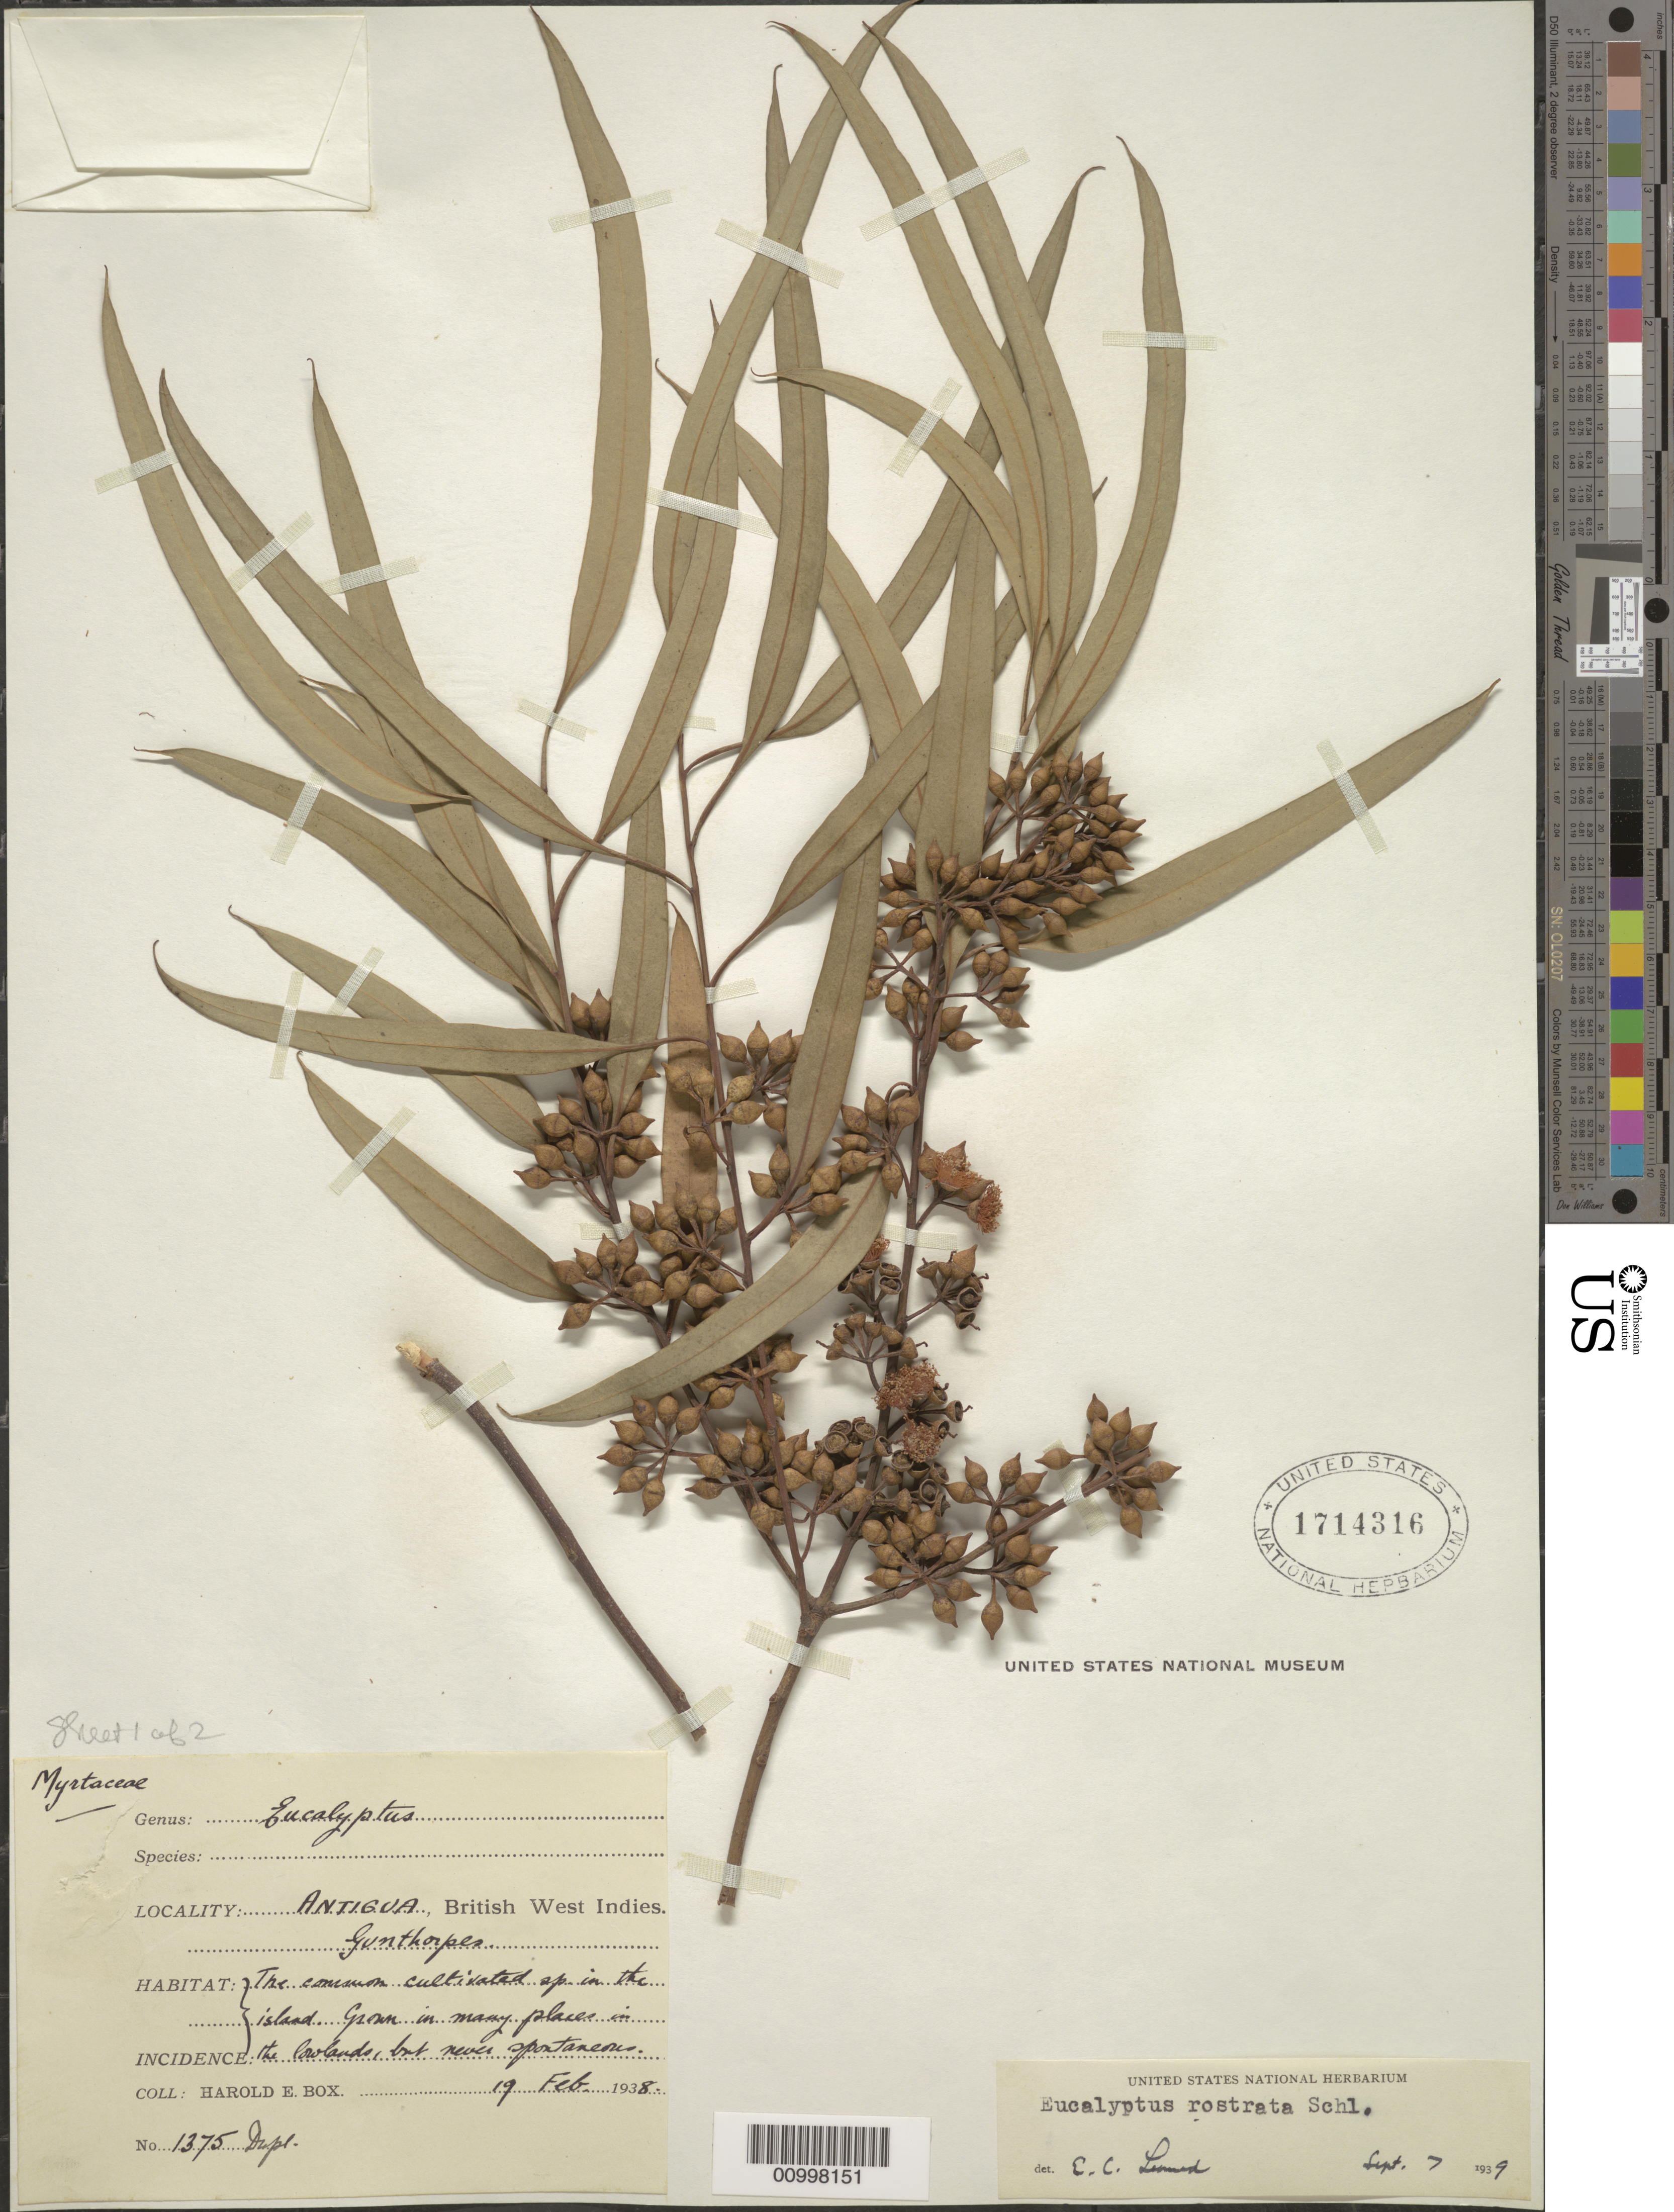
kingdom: Plantae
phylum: Tracheophyta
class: Magnoliopsida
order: Myrtales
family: Myrtaceae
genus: Eucalyptus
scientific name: Eucalyptus rostrata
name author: Schltdl.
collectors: H. E. Box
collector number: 1375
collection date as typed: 19 Feb 1938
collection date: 1938-02-19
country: Antigua and Barbuda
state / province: Saint George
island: Antigua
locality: Gunthorpes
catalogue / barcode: US 1714316